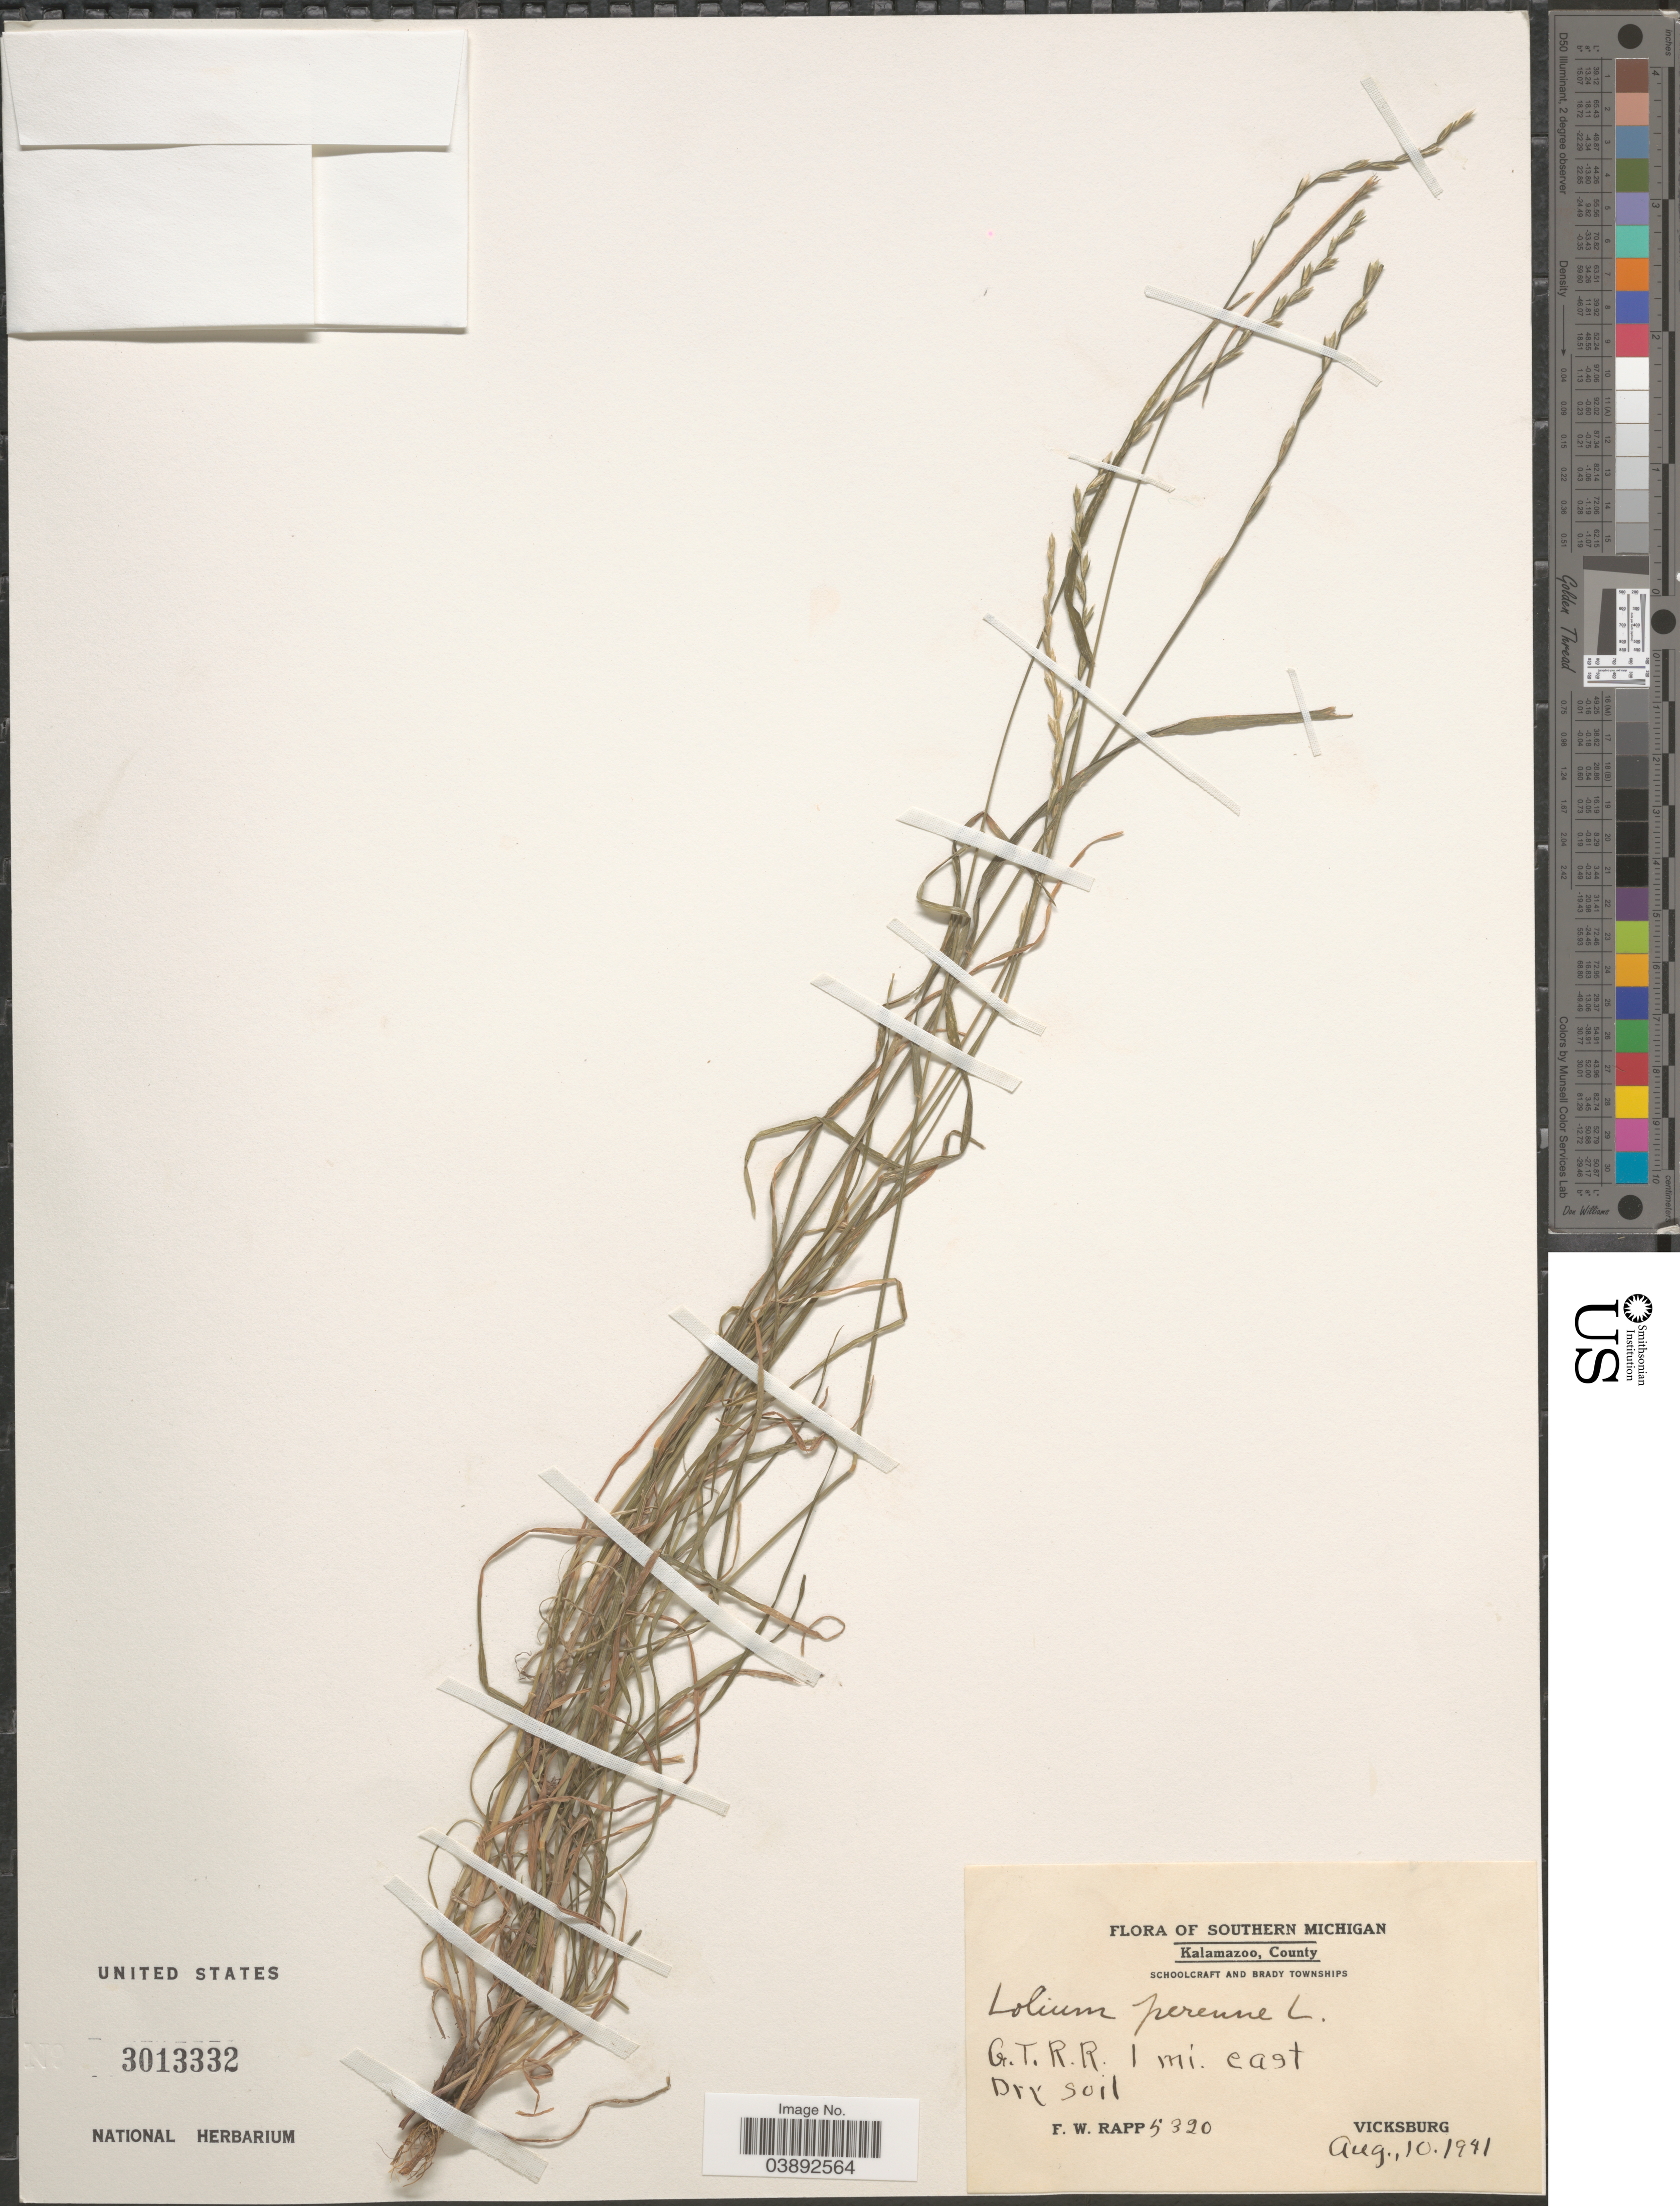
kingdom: Plantae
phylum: Tracheophyta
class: Liliopsida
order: Poales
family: Poaceae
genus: Lolium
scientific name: Lolium perenne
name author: L.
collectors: F. Rapp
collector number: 5320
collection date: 1941-08-10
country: United States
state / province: Michigan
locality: Southern Michigan. Kalamazoo County. Schoolcraft and Brady Townships. G.T.R.R. 1 mi. east. Vicksburg.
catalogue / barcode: US 3013332